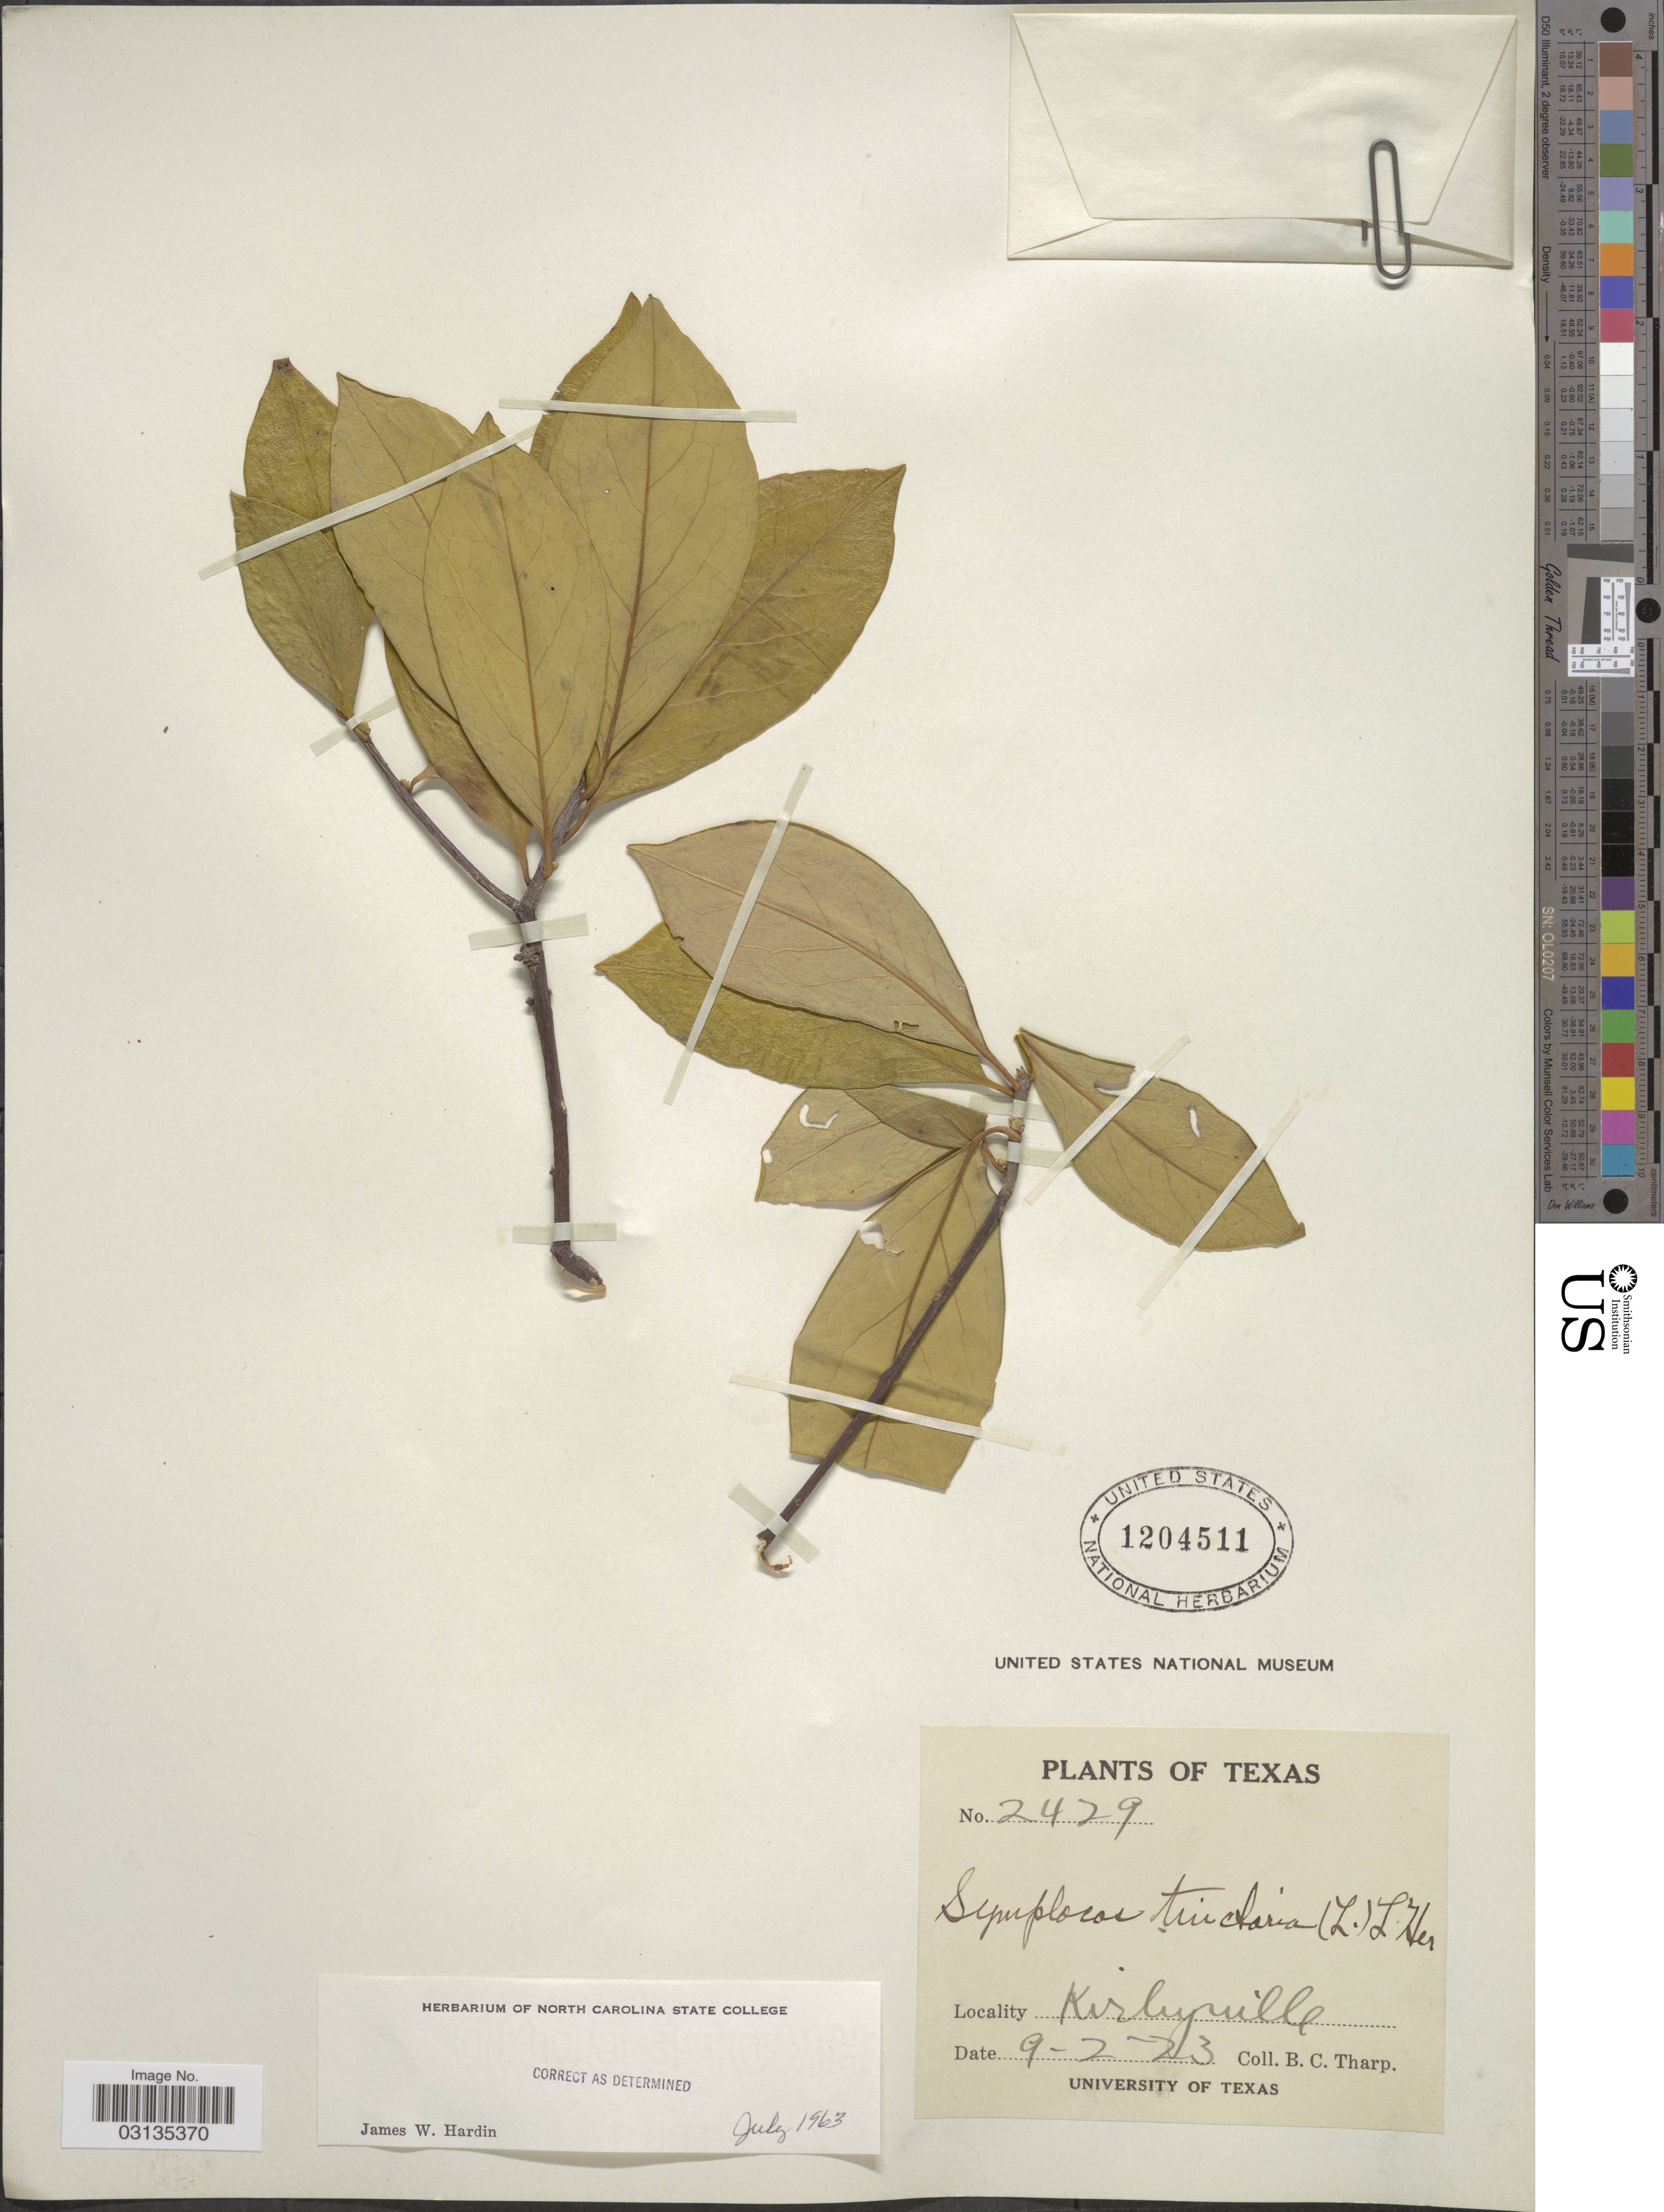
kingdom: Plantae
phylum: Tracheophyta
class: Magnoliopsida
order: Ericales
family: Symplocaceae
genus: Symplocos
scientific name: Symplocos tinctoria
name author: (L.) L'Hér.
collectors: B. C. Tharp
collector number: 2429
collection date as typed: Transcribed d/m/y: 2/9/23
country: United States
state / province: Texas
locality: Kirbyville.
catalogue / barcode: US 1204511